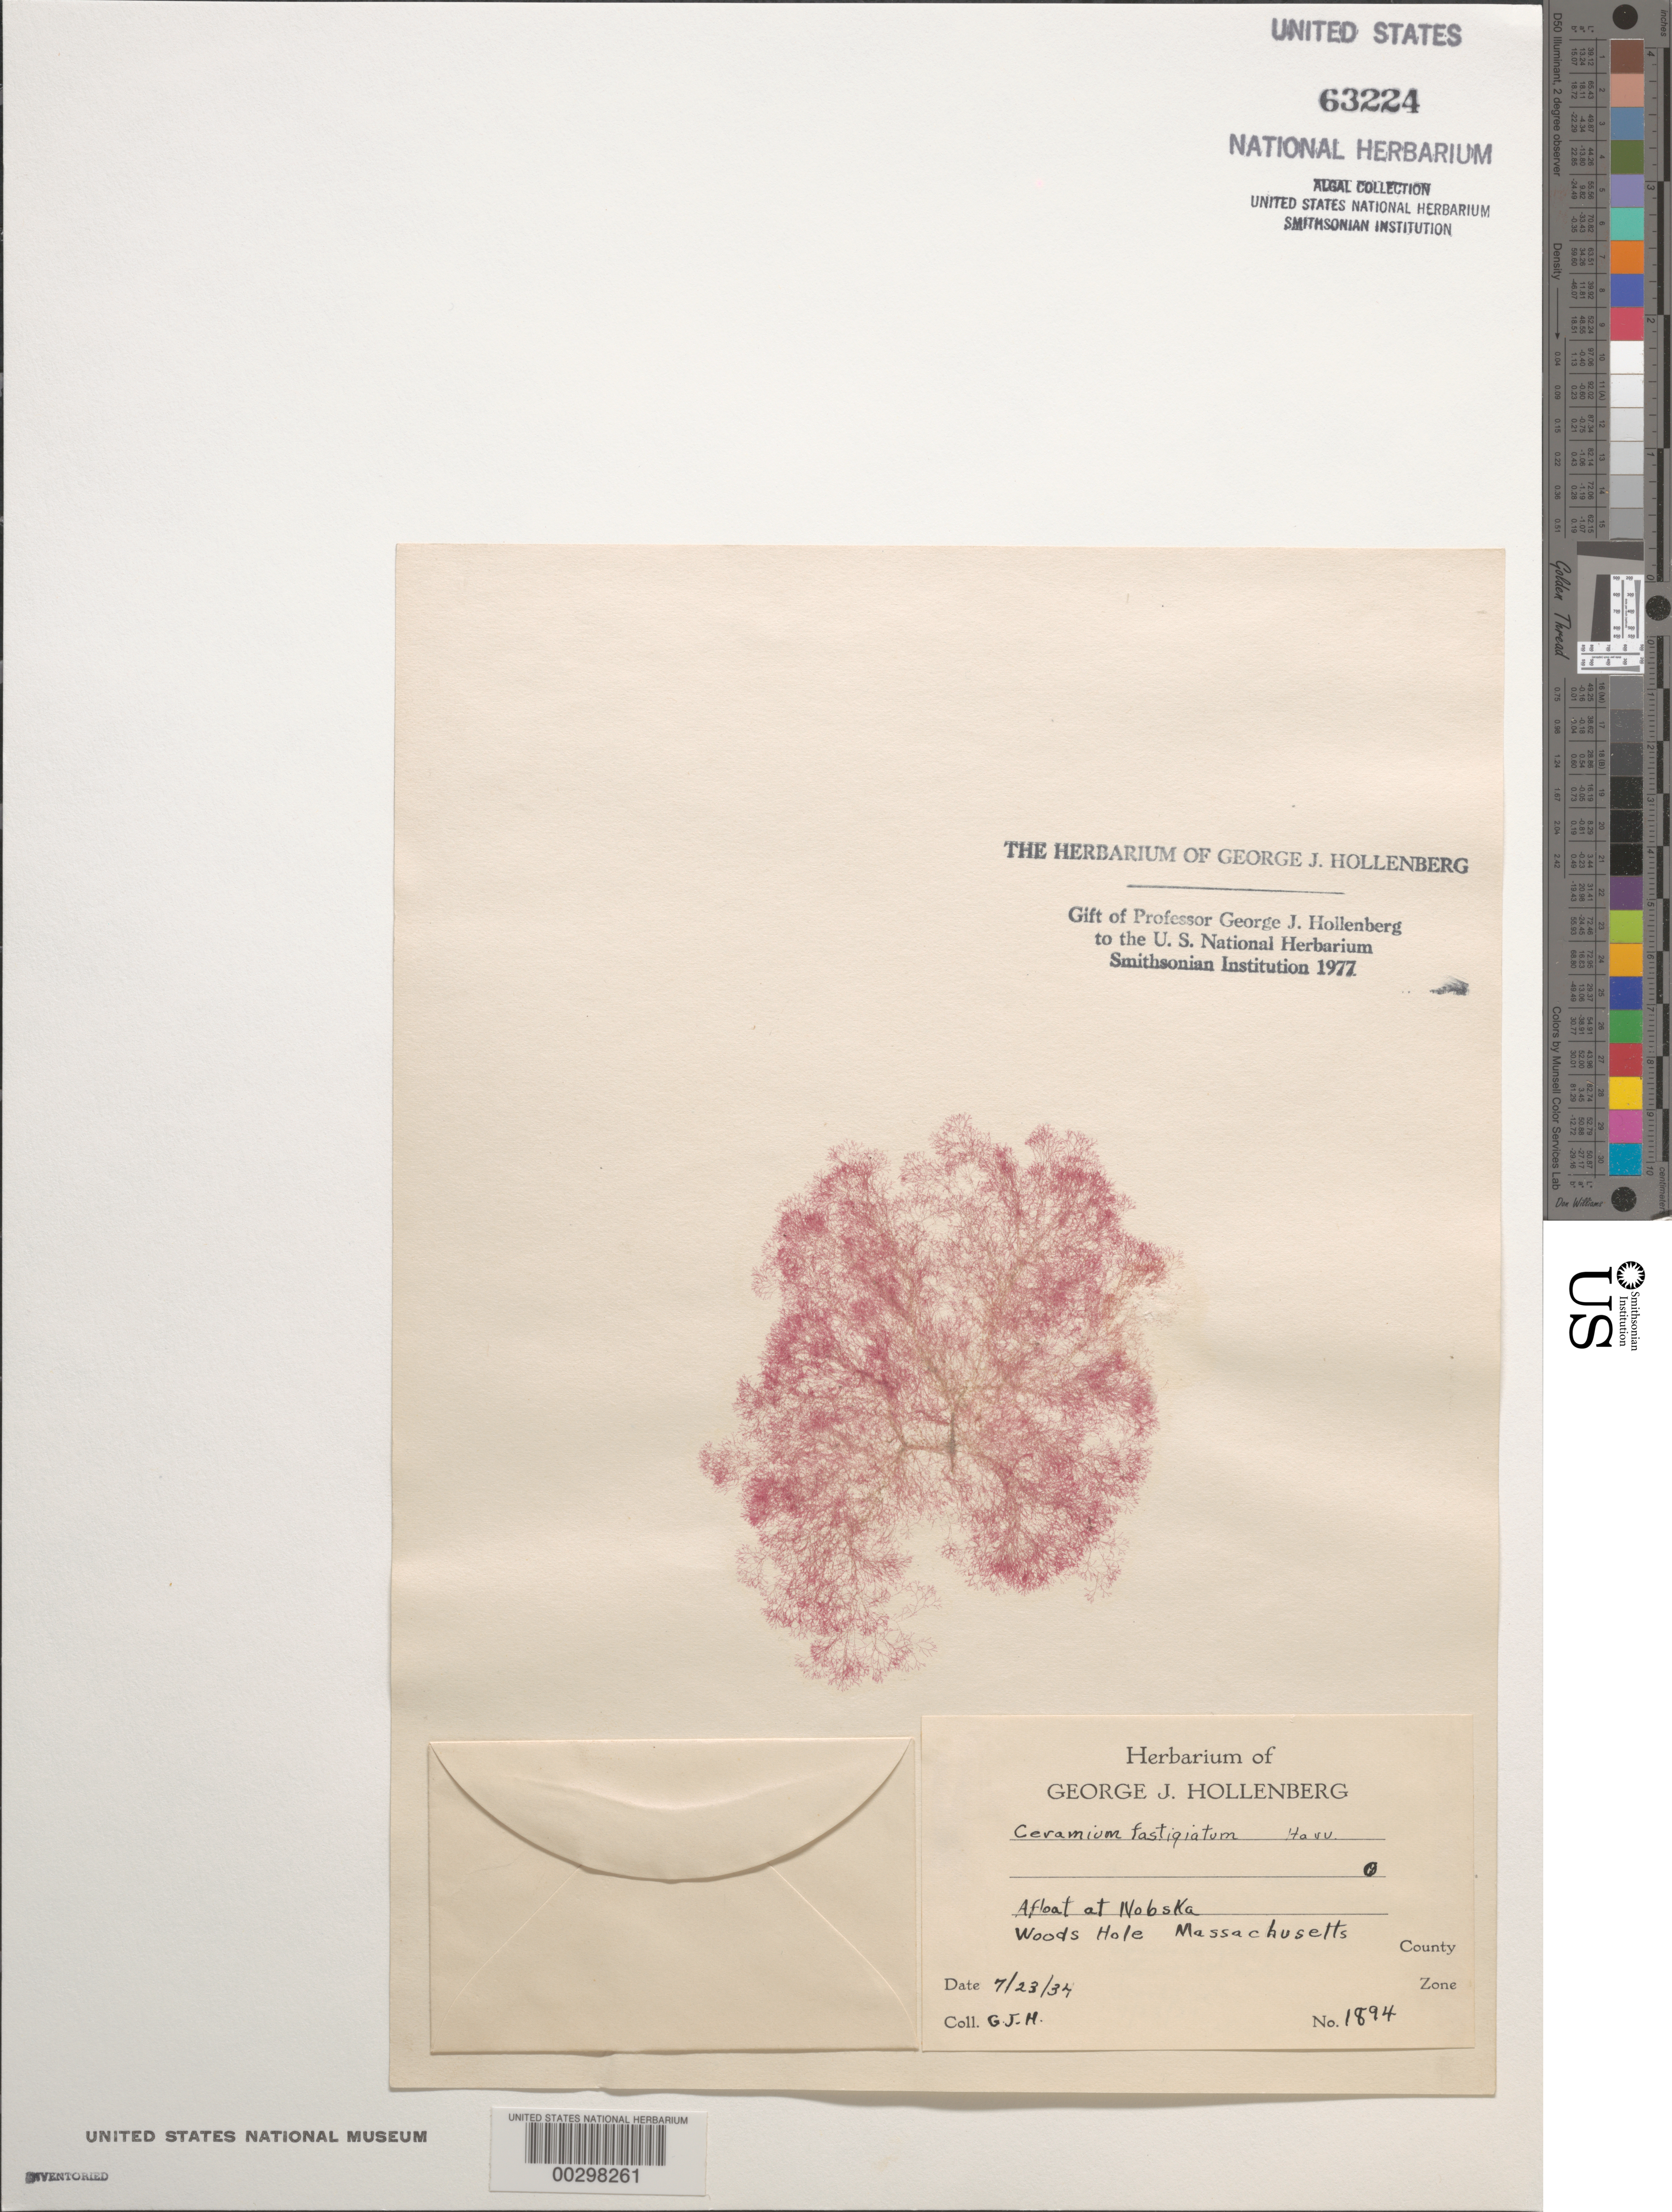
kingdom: Plantae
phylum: Rhodophyta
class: Florideophyceae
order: Ceramiales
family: Ceramiaceae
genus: Ceramium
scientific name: Ceramium fastigiatum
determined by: Hollenberg, George J.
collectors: G. Hollenberg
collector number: GJH 1894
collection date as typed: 23 Jul 1934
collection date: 1934-07-23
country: United States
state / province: Massachusetts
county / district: Barnstable County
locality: Woods Hole, Nobska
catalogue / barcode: US 63224